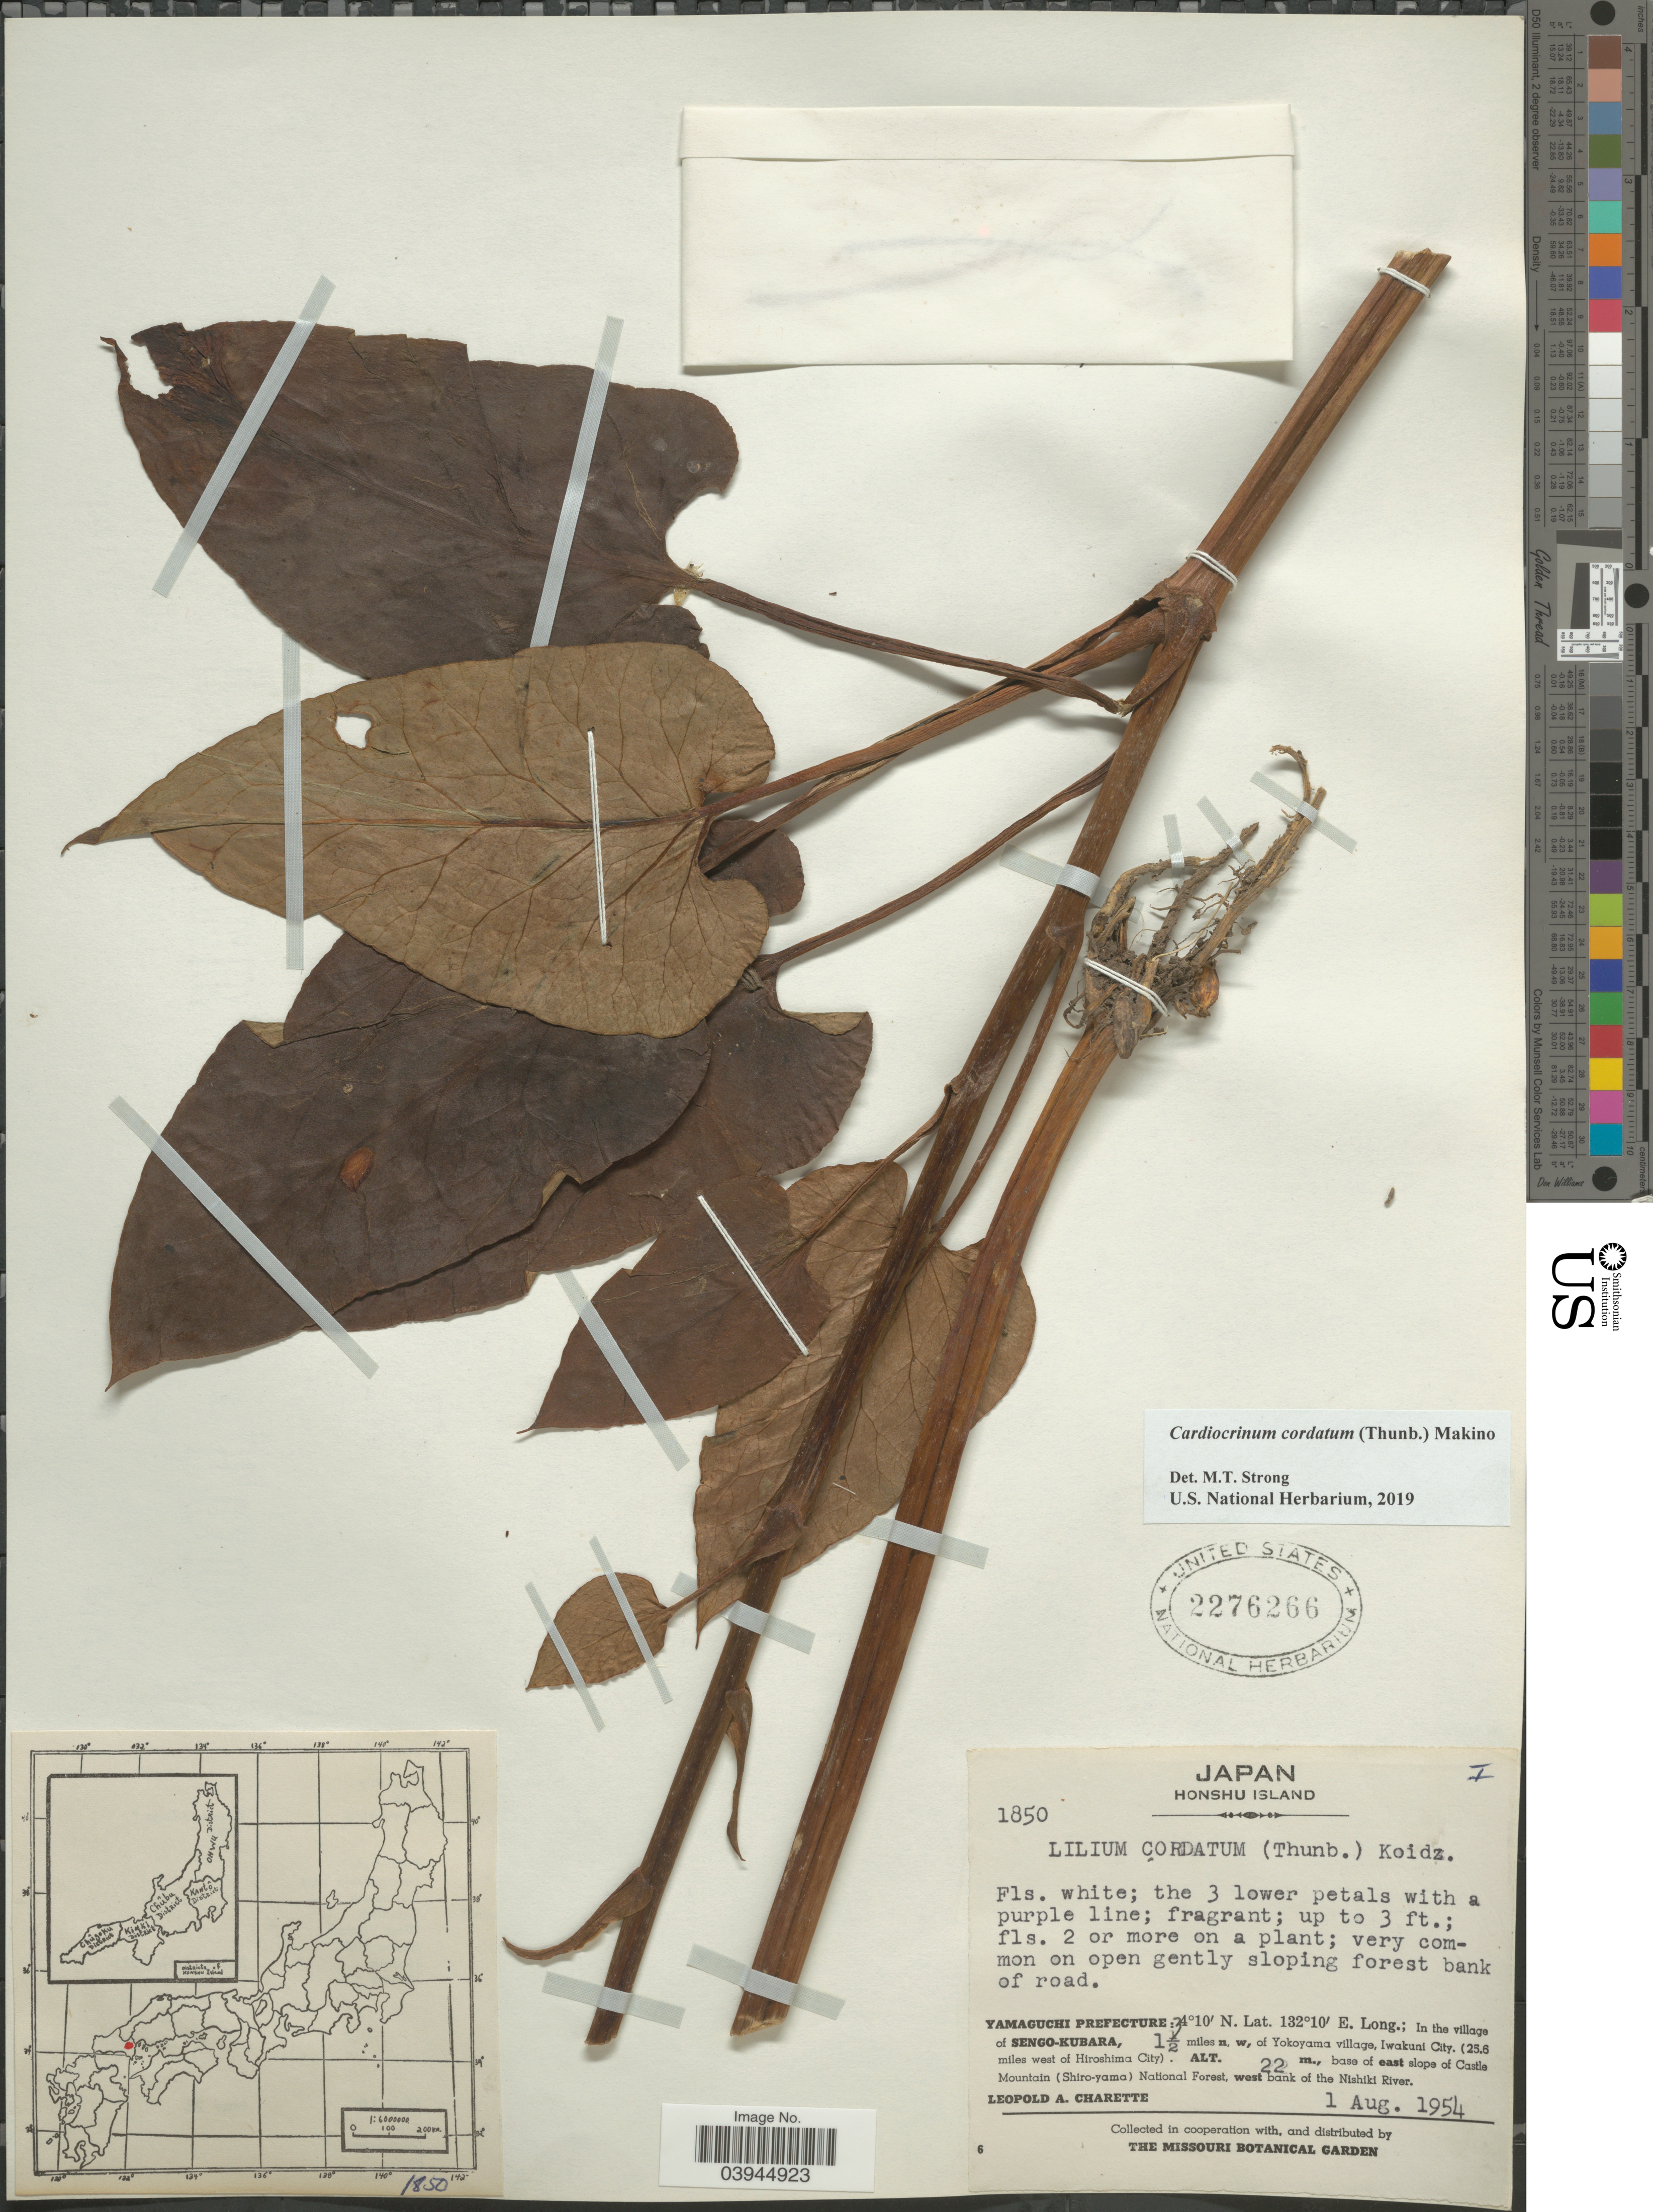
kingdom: Plantae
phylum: Tracheophyta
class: Liliopsida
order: Liliales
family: Liliaceae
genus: Cardiocrinum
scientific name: Cardiocrinum cordatum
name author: (Thunb.) Makino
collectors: L. A. Charette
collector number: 1850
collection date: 1954-08-01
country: Japan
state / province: Yamaguti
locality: Honshu Island. Yamaguchi Prefecture: In the village of Sengo-Kubara, 1½ miles n, w, of Yokoyama village, Iwakuni City. (25.6 miles west of Hiroshima City). Base of east slope of Castle Mountain (Shiro-yama) National Forest, west bank of the Nishiki River.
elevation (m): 22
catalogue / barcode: US 2276266